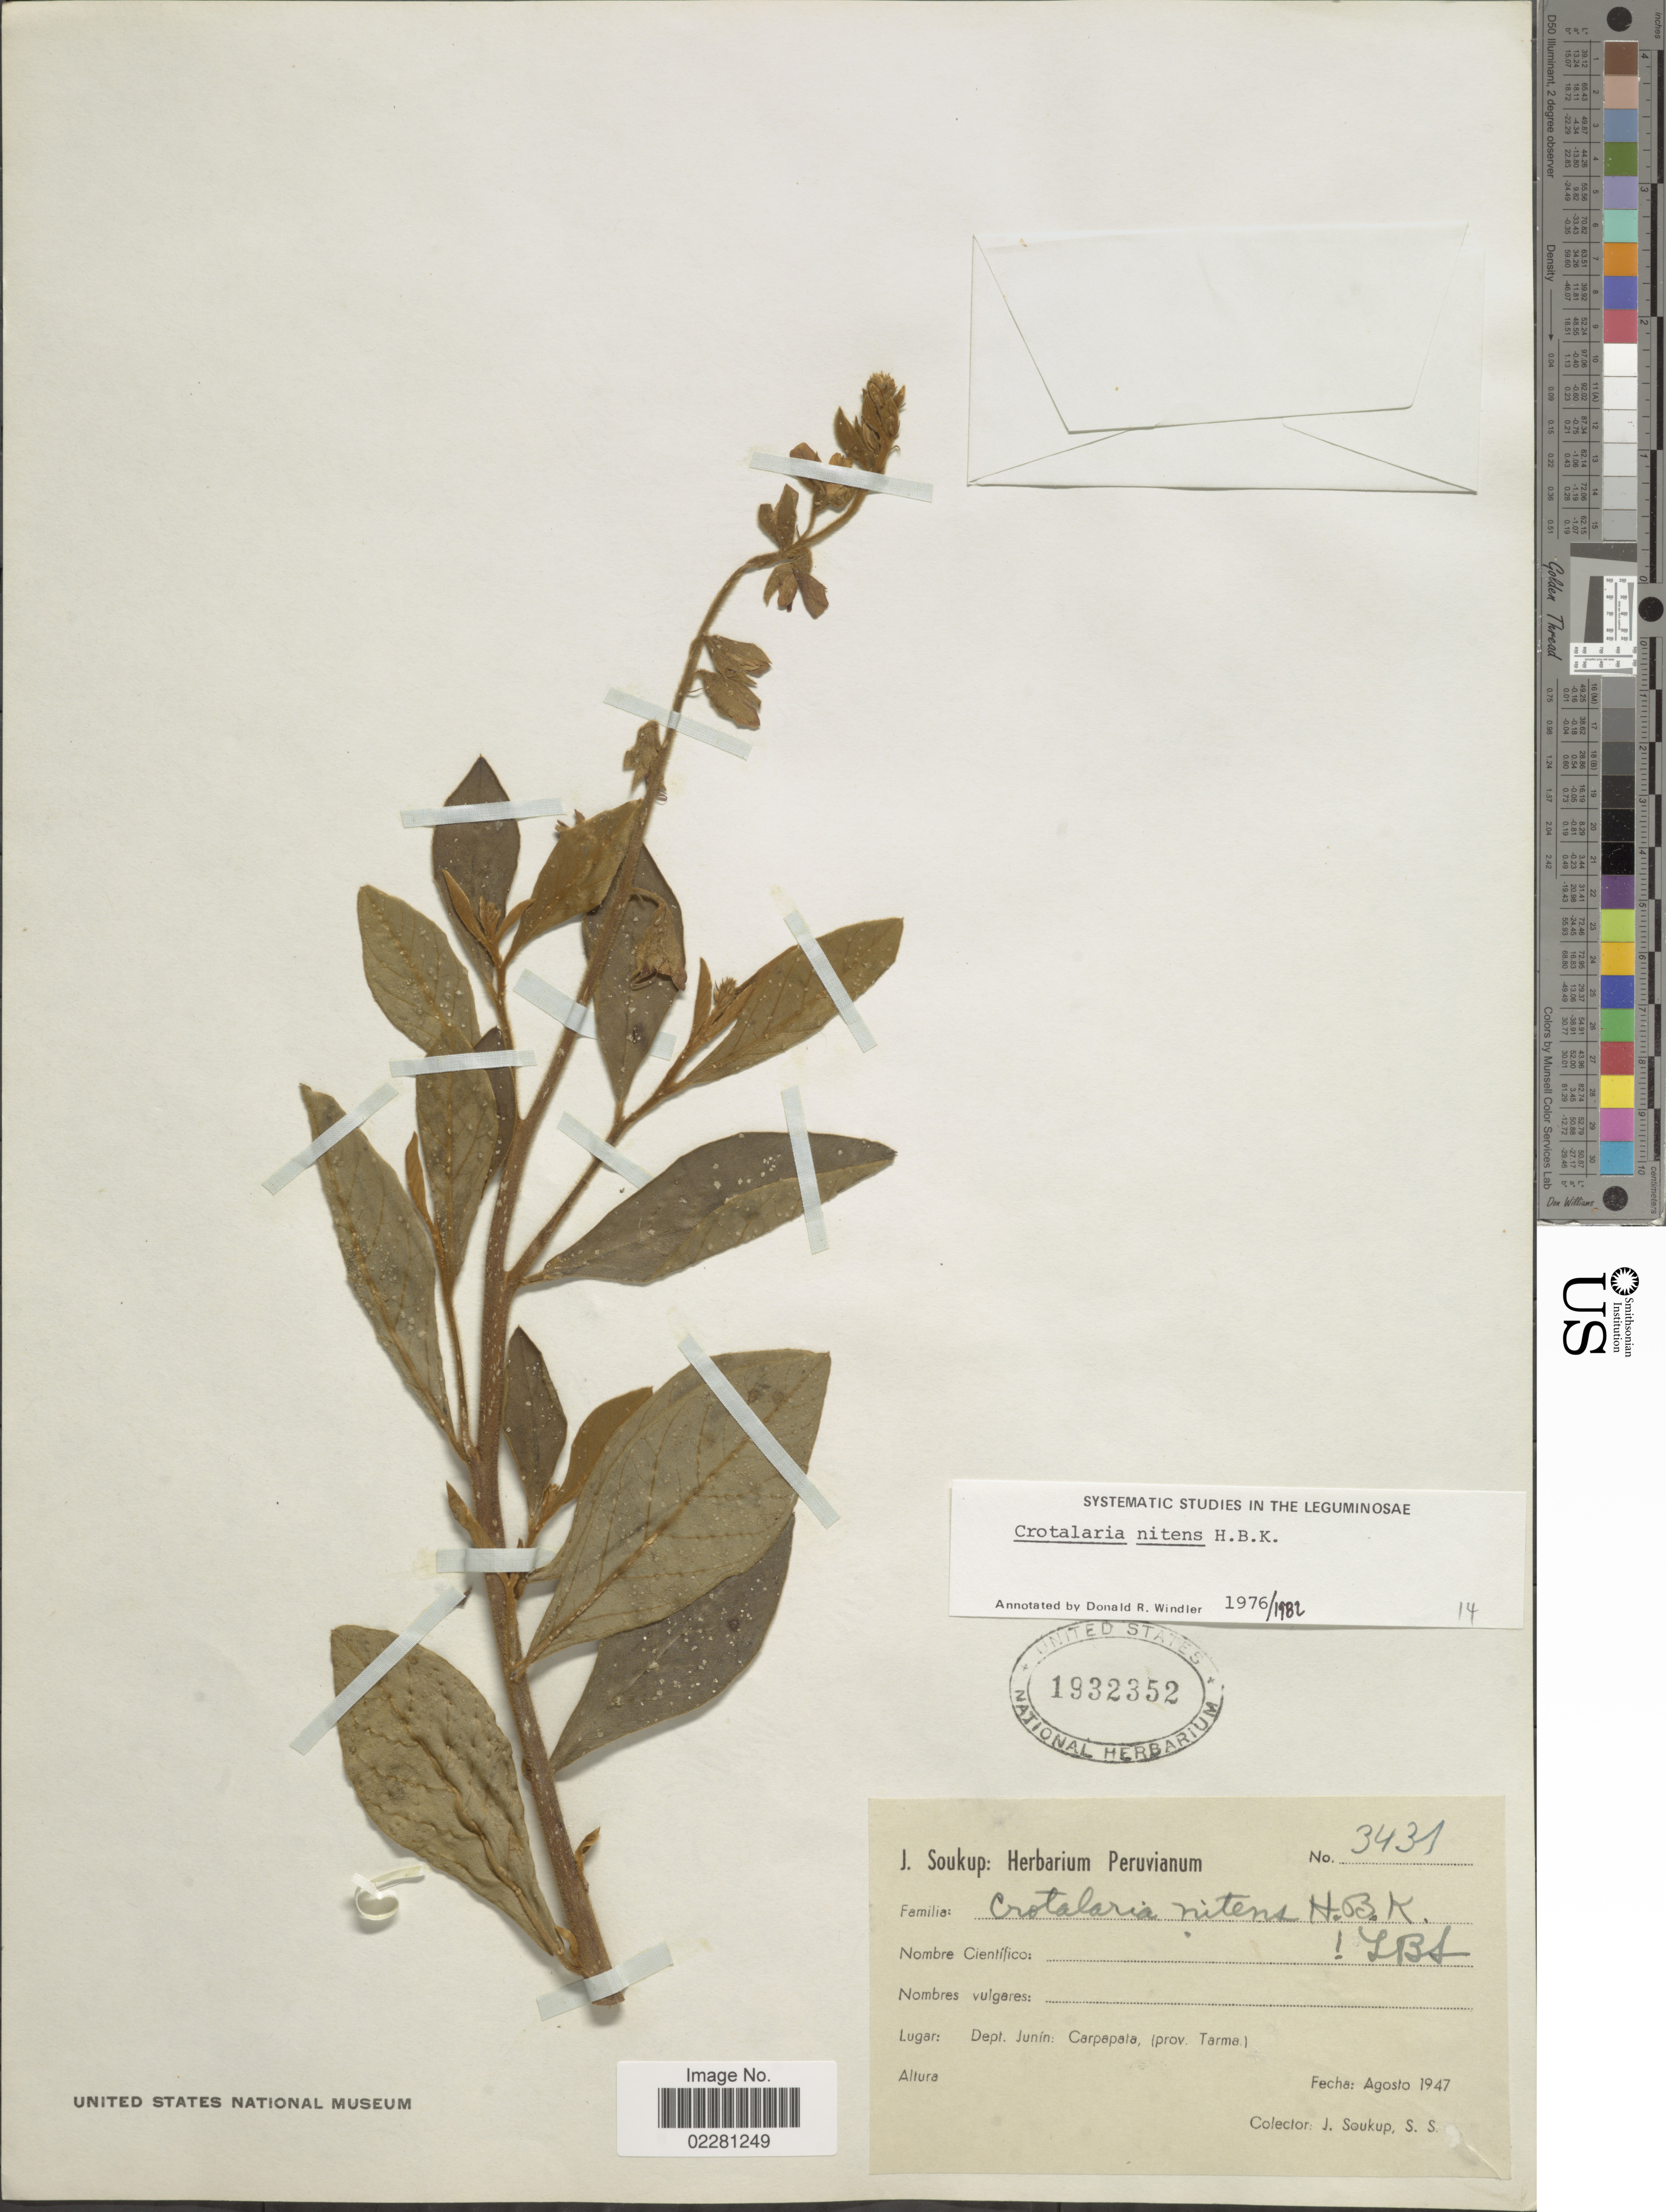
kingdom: Plantae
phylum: Tracheophyta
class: Magnoliopsida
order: Fabales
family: Fabaceae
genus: Crotalaria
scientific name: Crotalaria nitens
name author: Kunth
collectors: J. Soukup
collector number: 3431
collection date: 1947-08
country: Peru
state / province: Junín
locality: Carpapata (Prov. Tarma)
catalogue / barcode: US 1932352